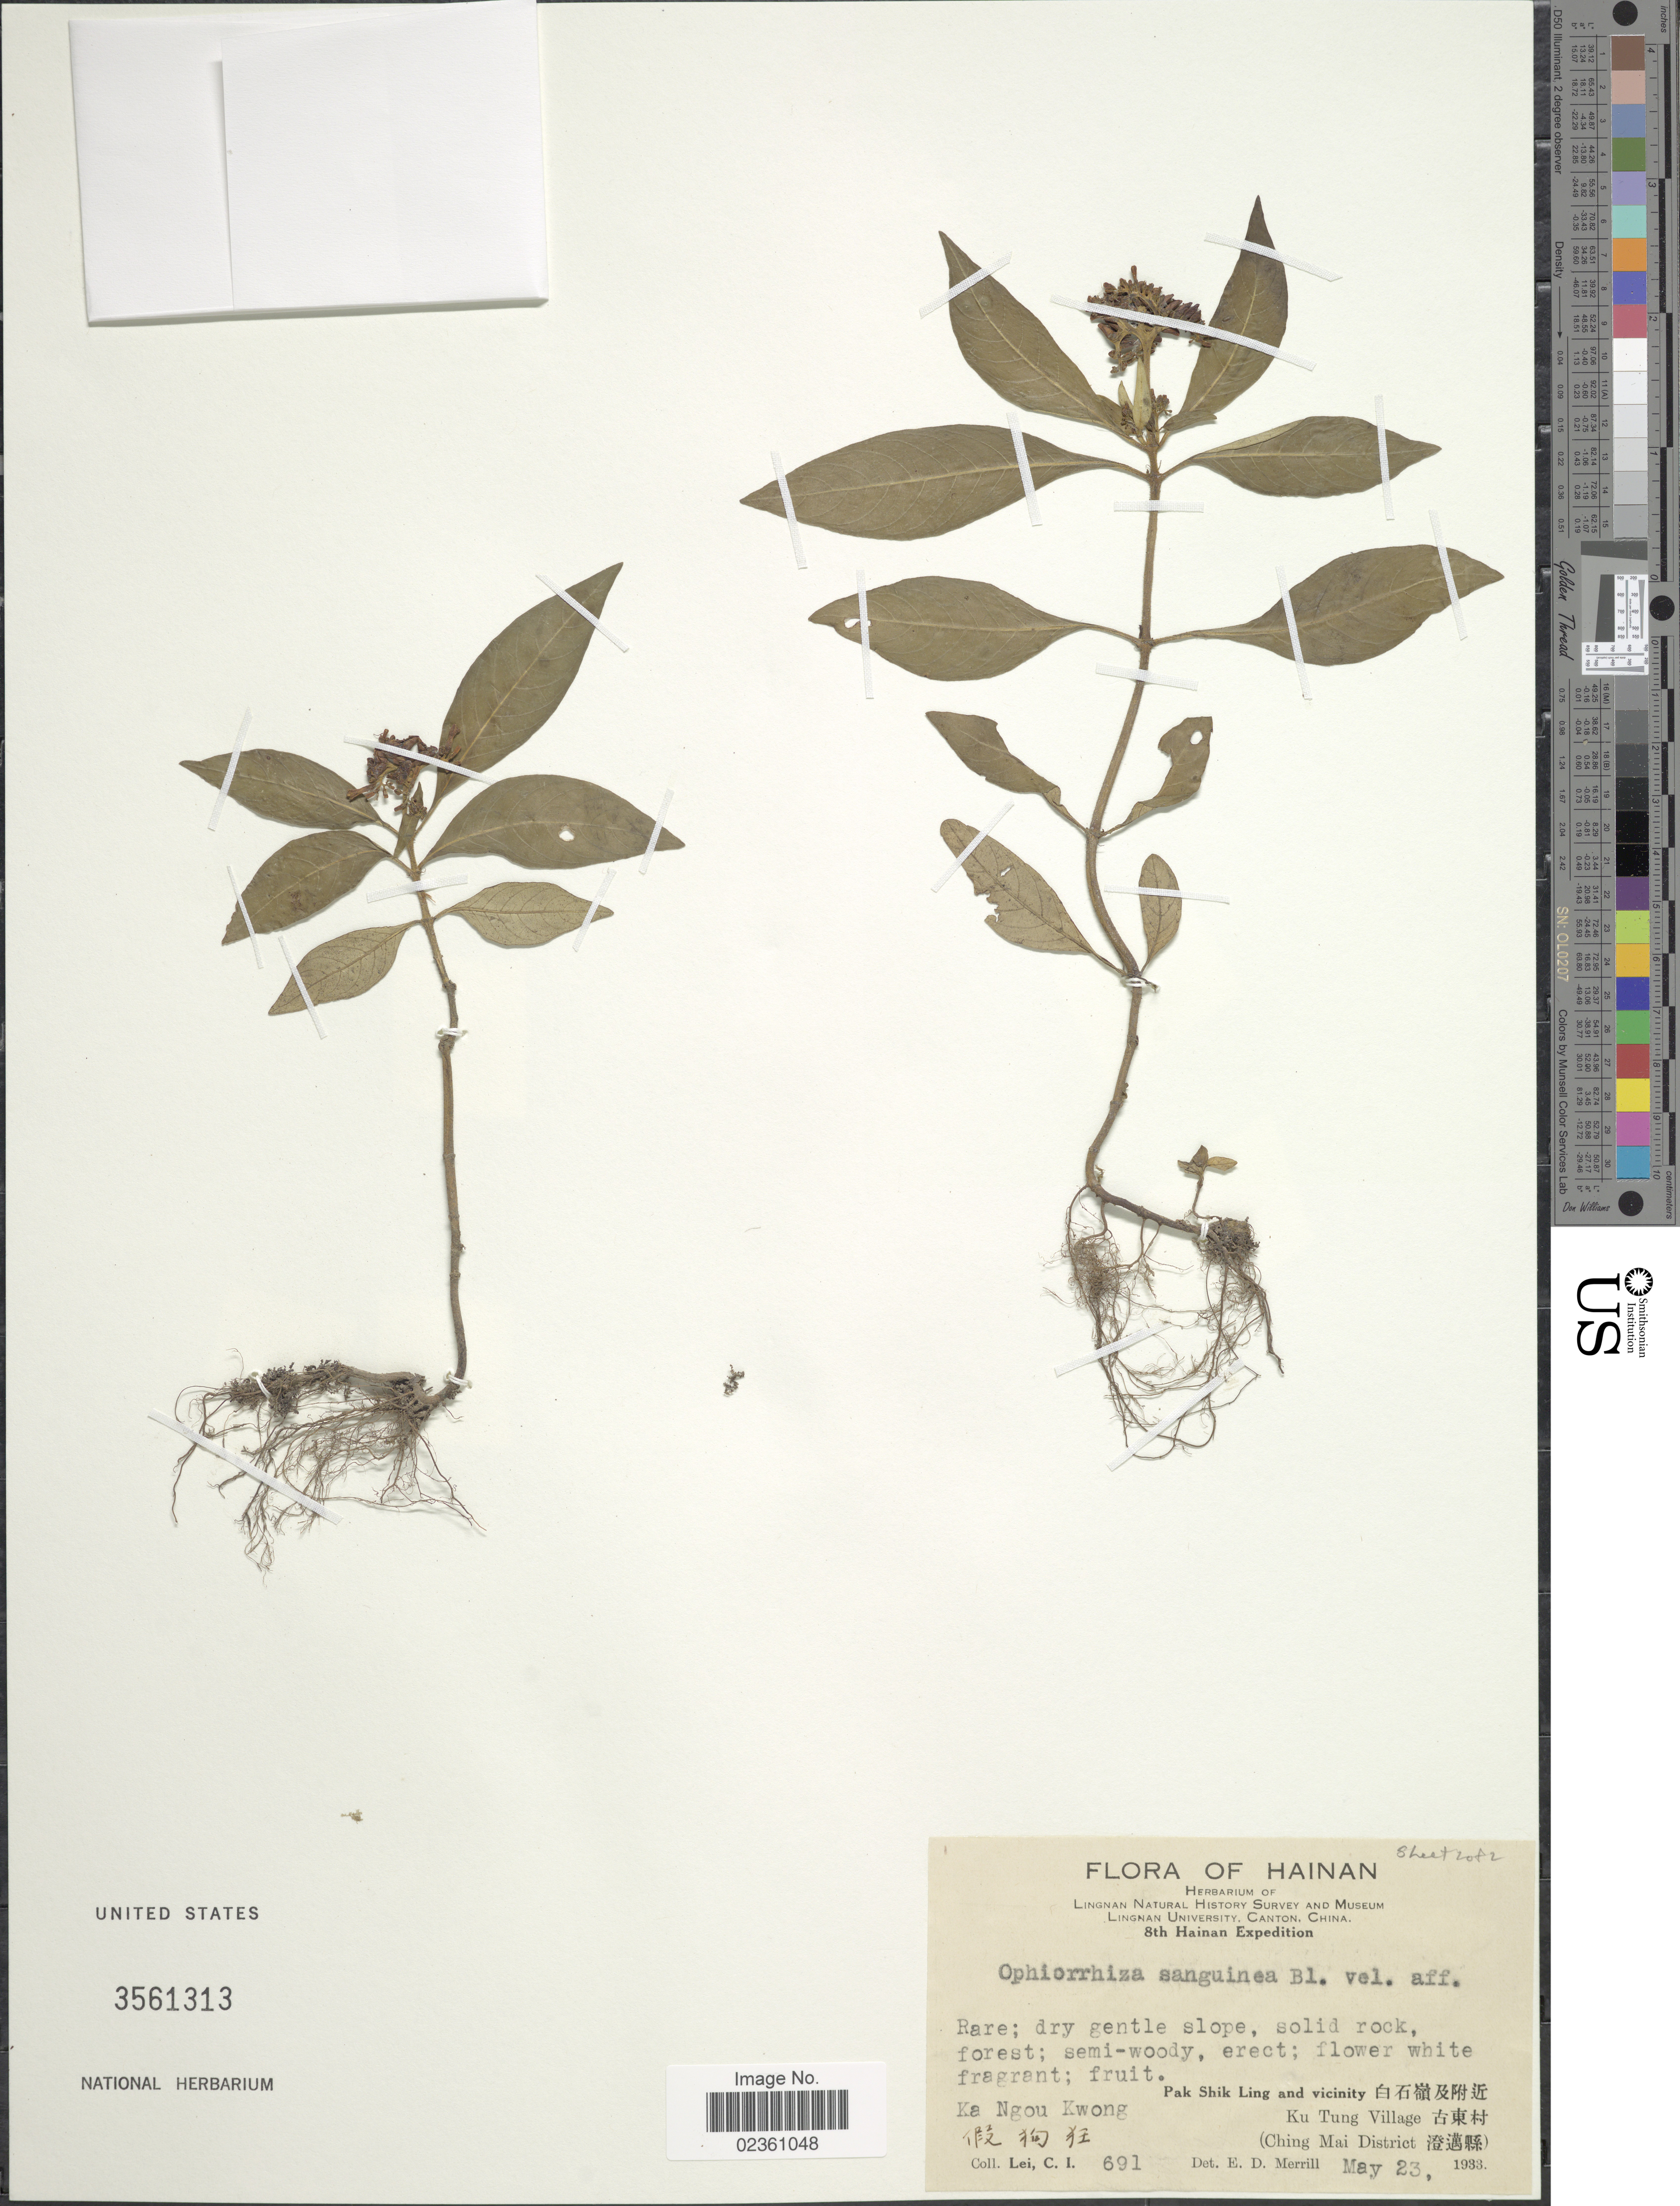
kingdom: Plantae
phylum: Tracheophyta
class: Magnoliopsida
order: Gentianales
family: Rubiaceae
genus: Ophiorrhiza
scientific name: Ophiorrhiza sanguinea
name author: Blume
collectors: C. I. Lei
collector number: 691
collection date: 1933-05-23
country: China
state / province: Hainan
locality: KagouKwong,, Pak Shik Ling and vicinity, Ku Tung Village (Ching Mai District)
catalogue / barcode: US 3561313